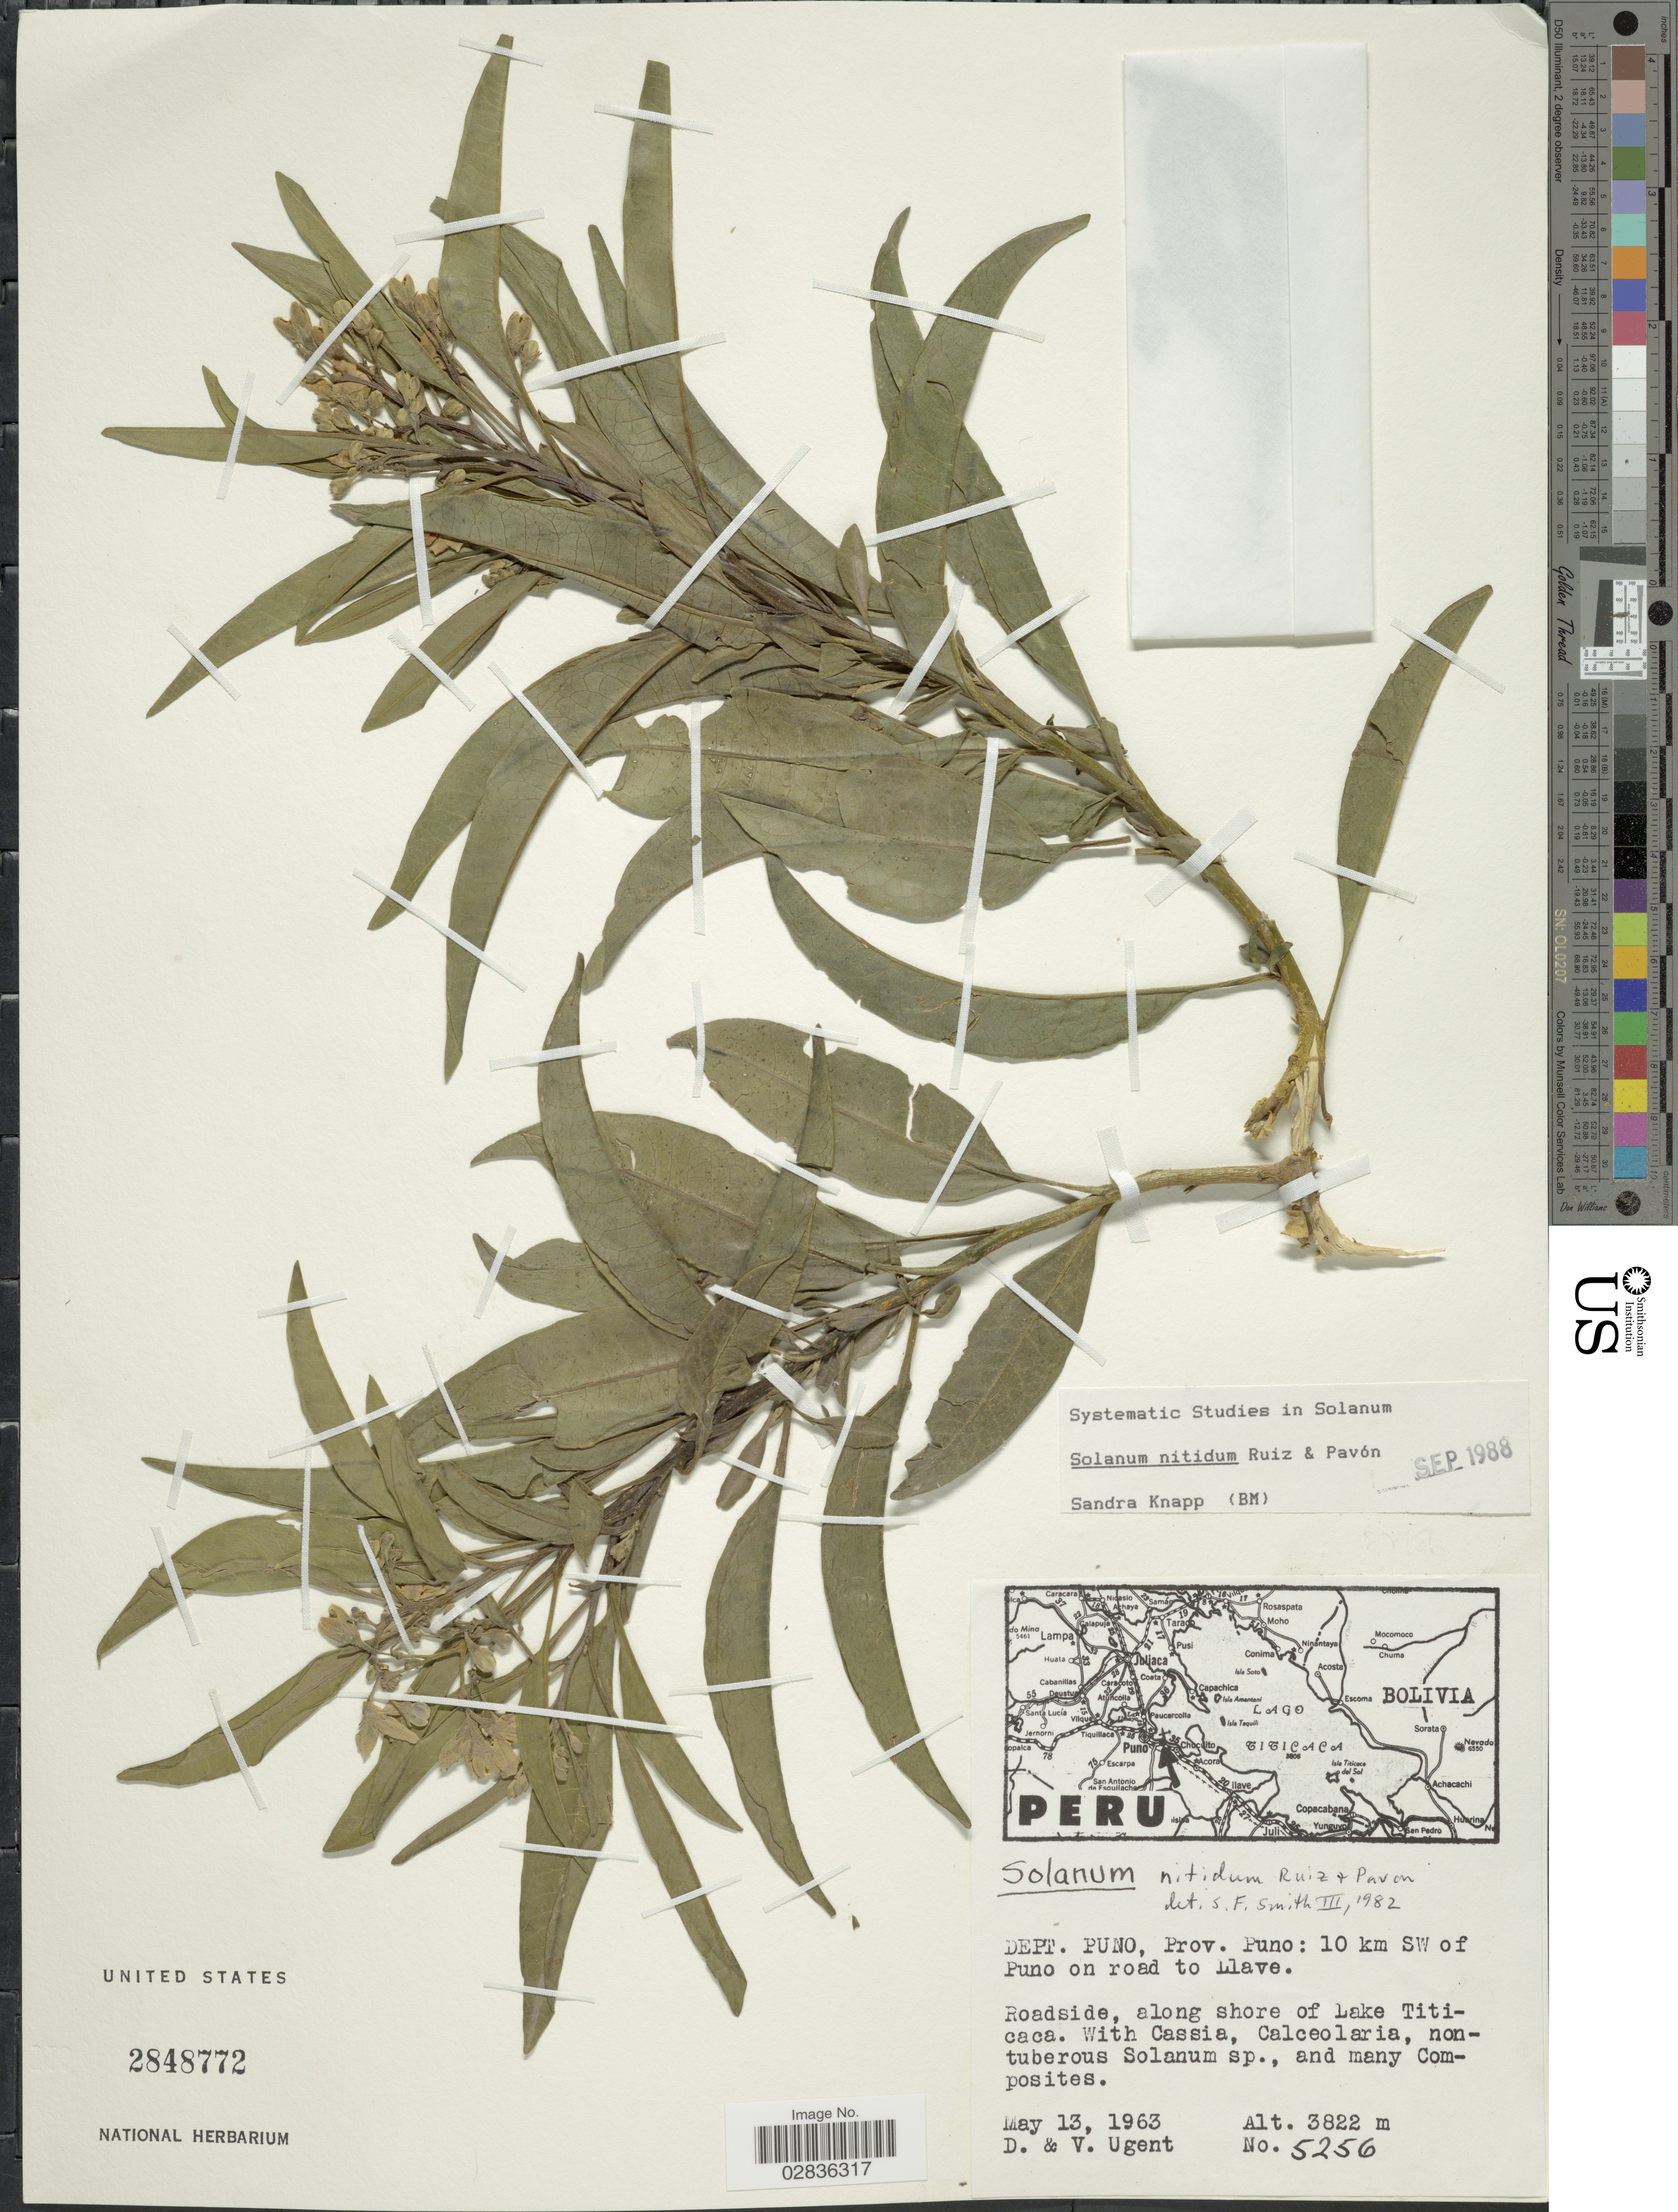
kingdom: Plantae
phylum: Tracheophyta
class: Magnoliopsida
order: Solanales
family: Solanaceae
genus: Solanum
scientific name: Solanum nitidum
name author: Ruiz & Pav.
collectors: D. Ugent & V. Ugent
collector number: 5256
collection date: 1963-05-13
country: Peru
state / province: Puno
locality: Dept. Puno, Prov. Puno: 10 km SW of Puno on road to Llave. Roadside, along shore of Lake Titicaca.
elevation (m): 3822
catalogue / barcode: US 2848772